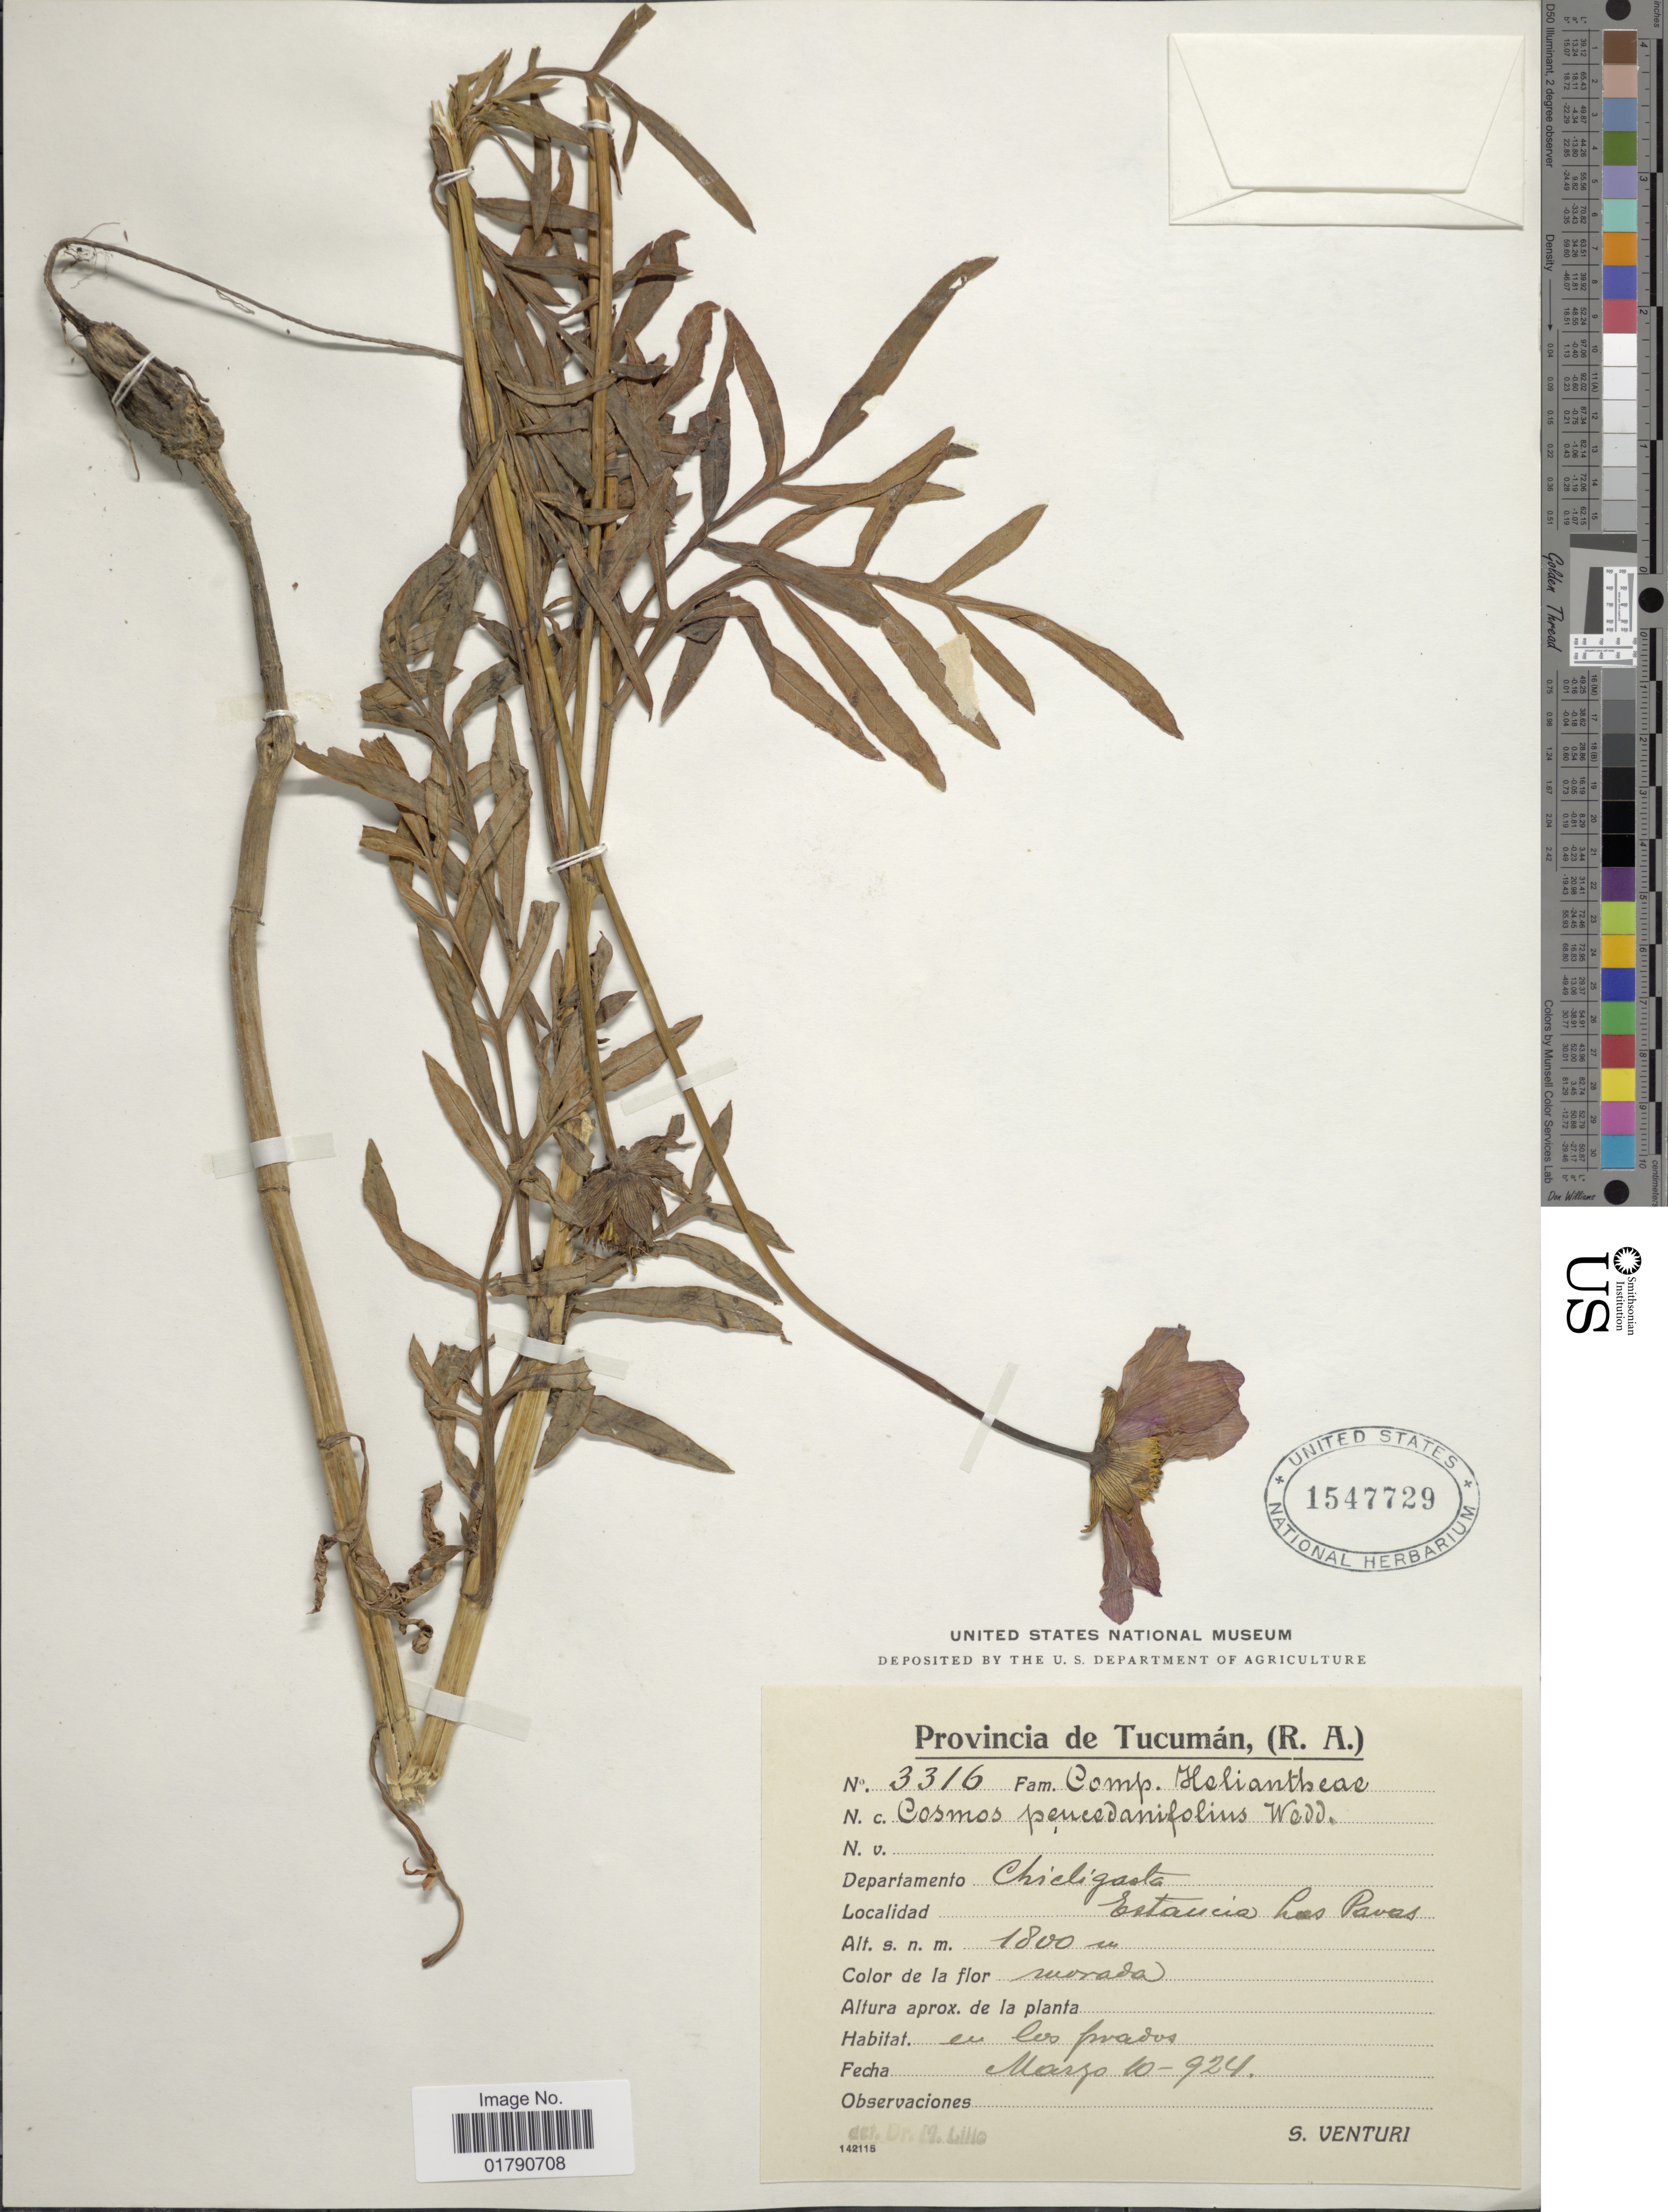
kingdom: Plantae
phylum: Tracheophyta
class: Magnoliopsida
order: Asterales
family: Asteraceae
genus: Cosmos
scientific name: Cosmos peucedanifolius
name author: Wedd.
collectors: S. Venturi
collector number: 3316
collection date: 1924-03-10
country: Argentina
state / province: Tucuman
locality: Departamento Chicligasta, Estancia Las Pavas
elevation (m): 1800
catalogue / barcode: US 1547729